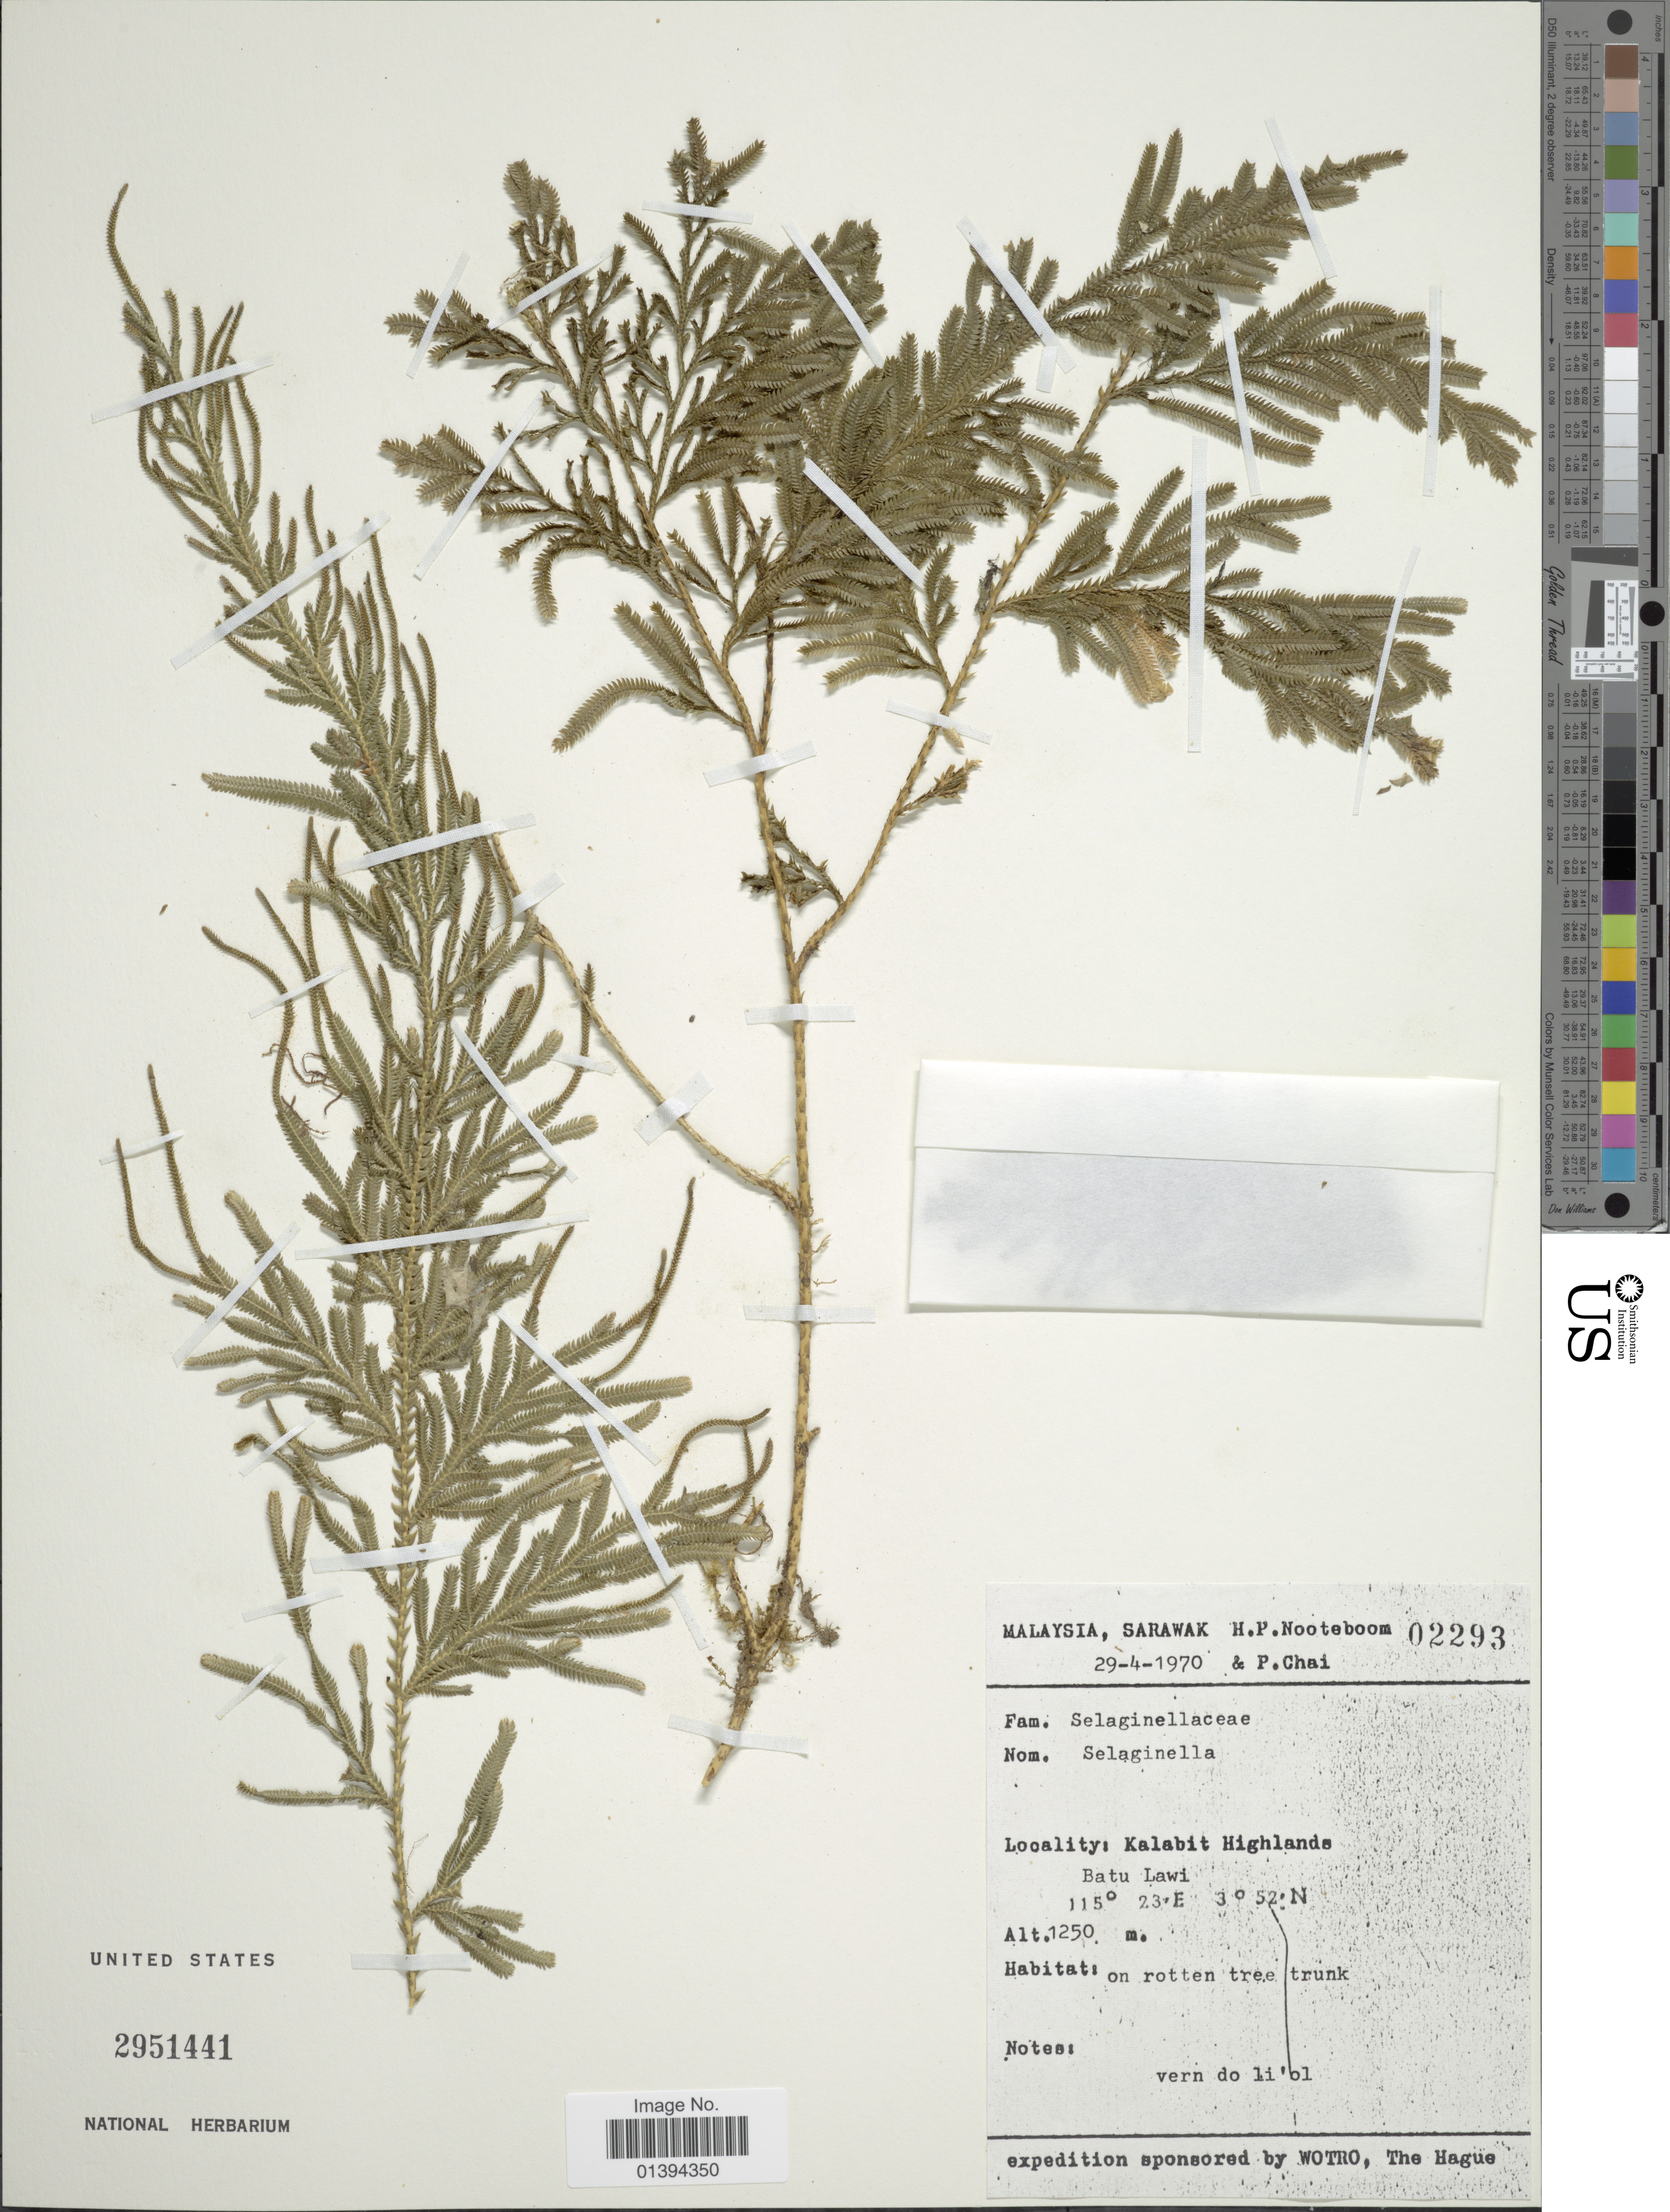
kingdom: Plantae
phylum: Tracheophyta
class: Lycopodiopsida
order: Selaginellales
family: Selaginellaceae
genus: Selaginella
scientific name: Selaginella sp.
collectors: H. P. Nooteboom & P. Chai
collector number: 2293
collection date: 1970-04-29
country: Malaysia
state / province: Sarawak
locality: Kalabit Highlands, Batu Lawi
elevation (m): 1250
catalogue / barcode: US 2951441